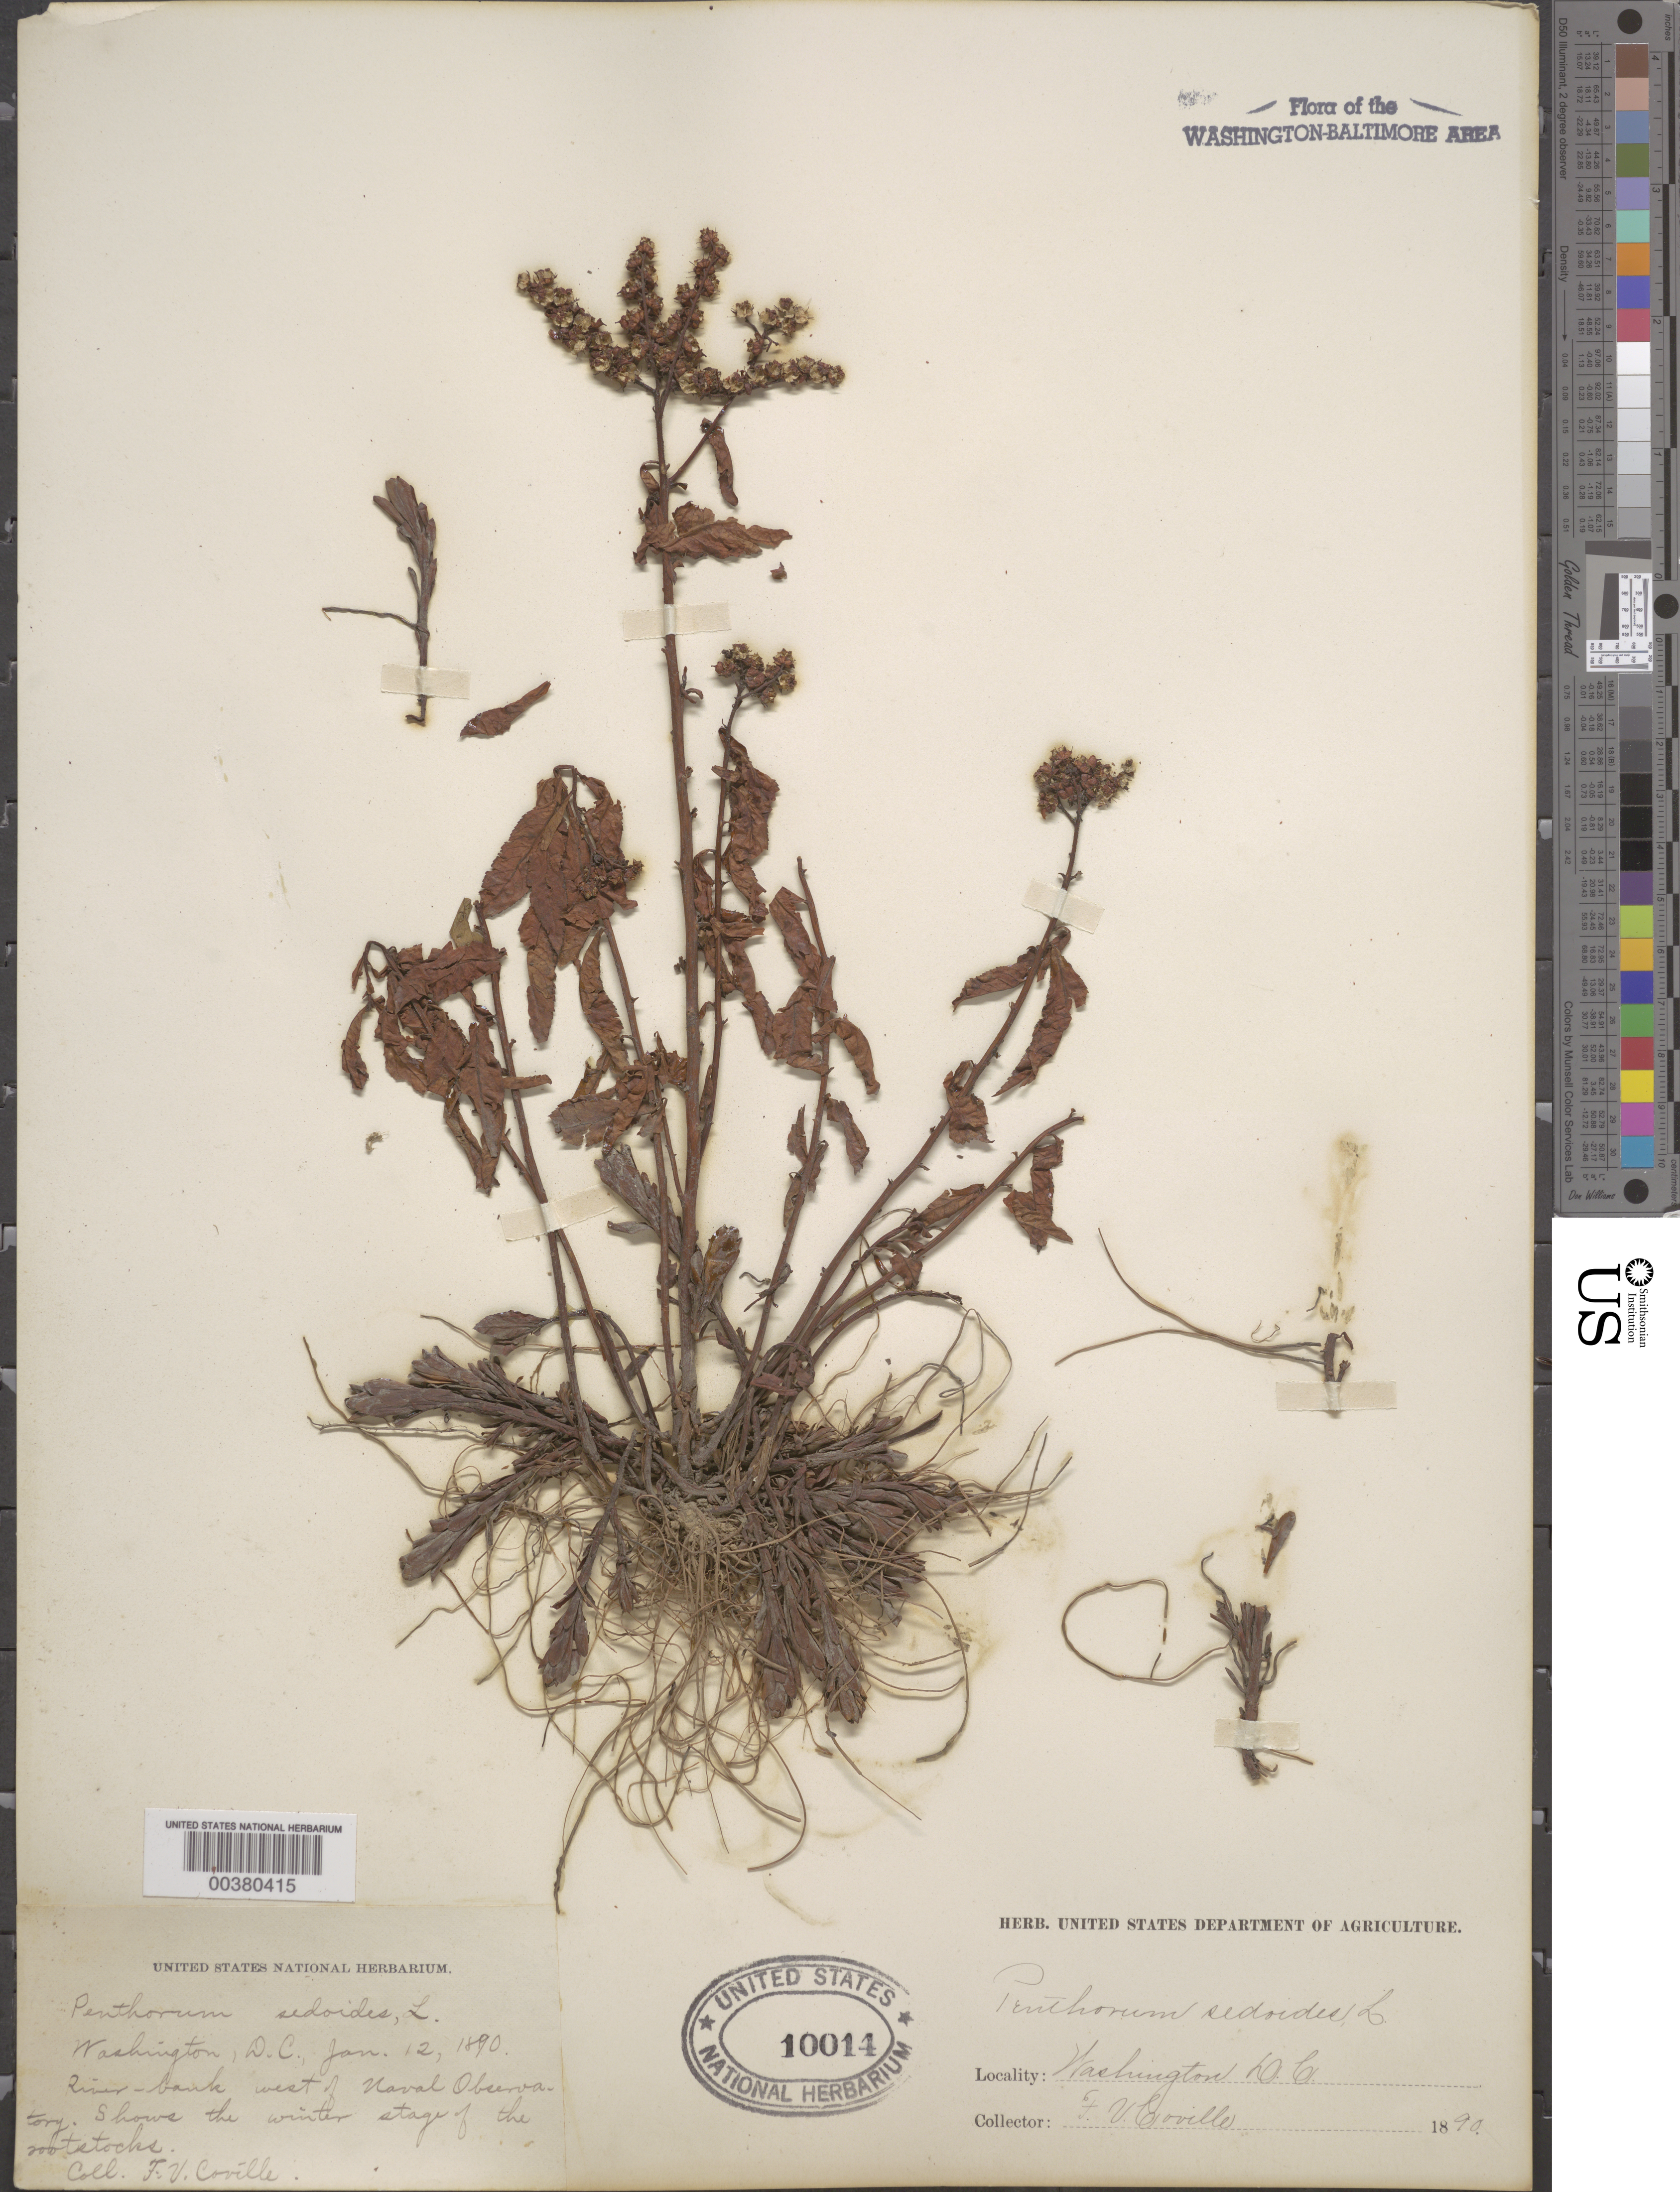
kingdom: Plantae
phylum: Tracheophyta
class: Magnoliopsida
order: Saxifragales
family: Penthoraceae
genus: Penthorum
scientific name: Penthorum sedoides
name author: L.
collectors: F. V. Coville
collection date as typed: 12 Jan 1890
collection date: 1890-01-12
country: United States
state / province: District of Columbia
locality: West of Naval Observatory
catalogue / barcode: US 10014